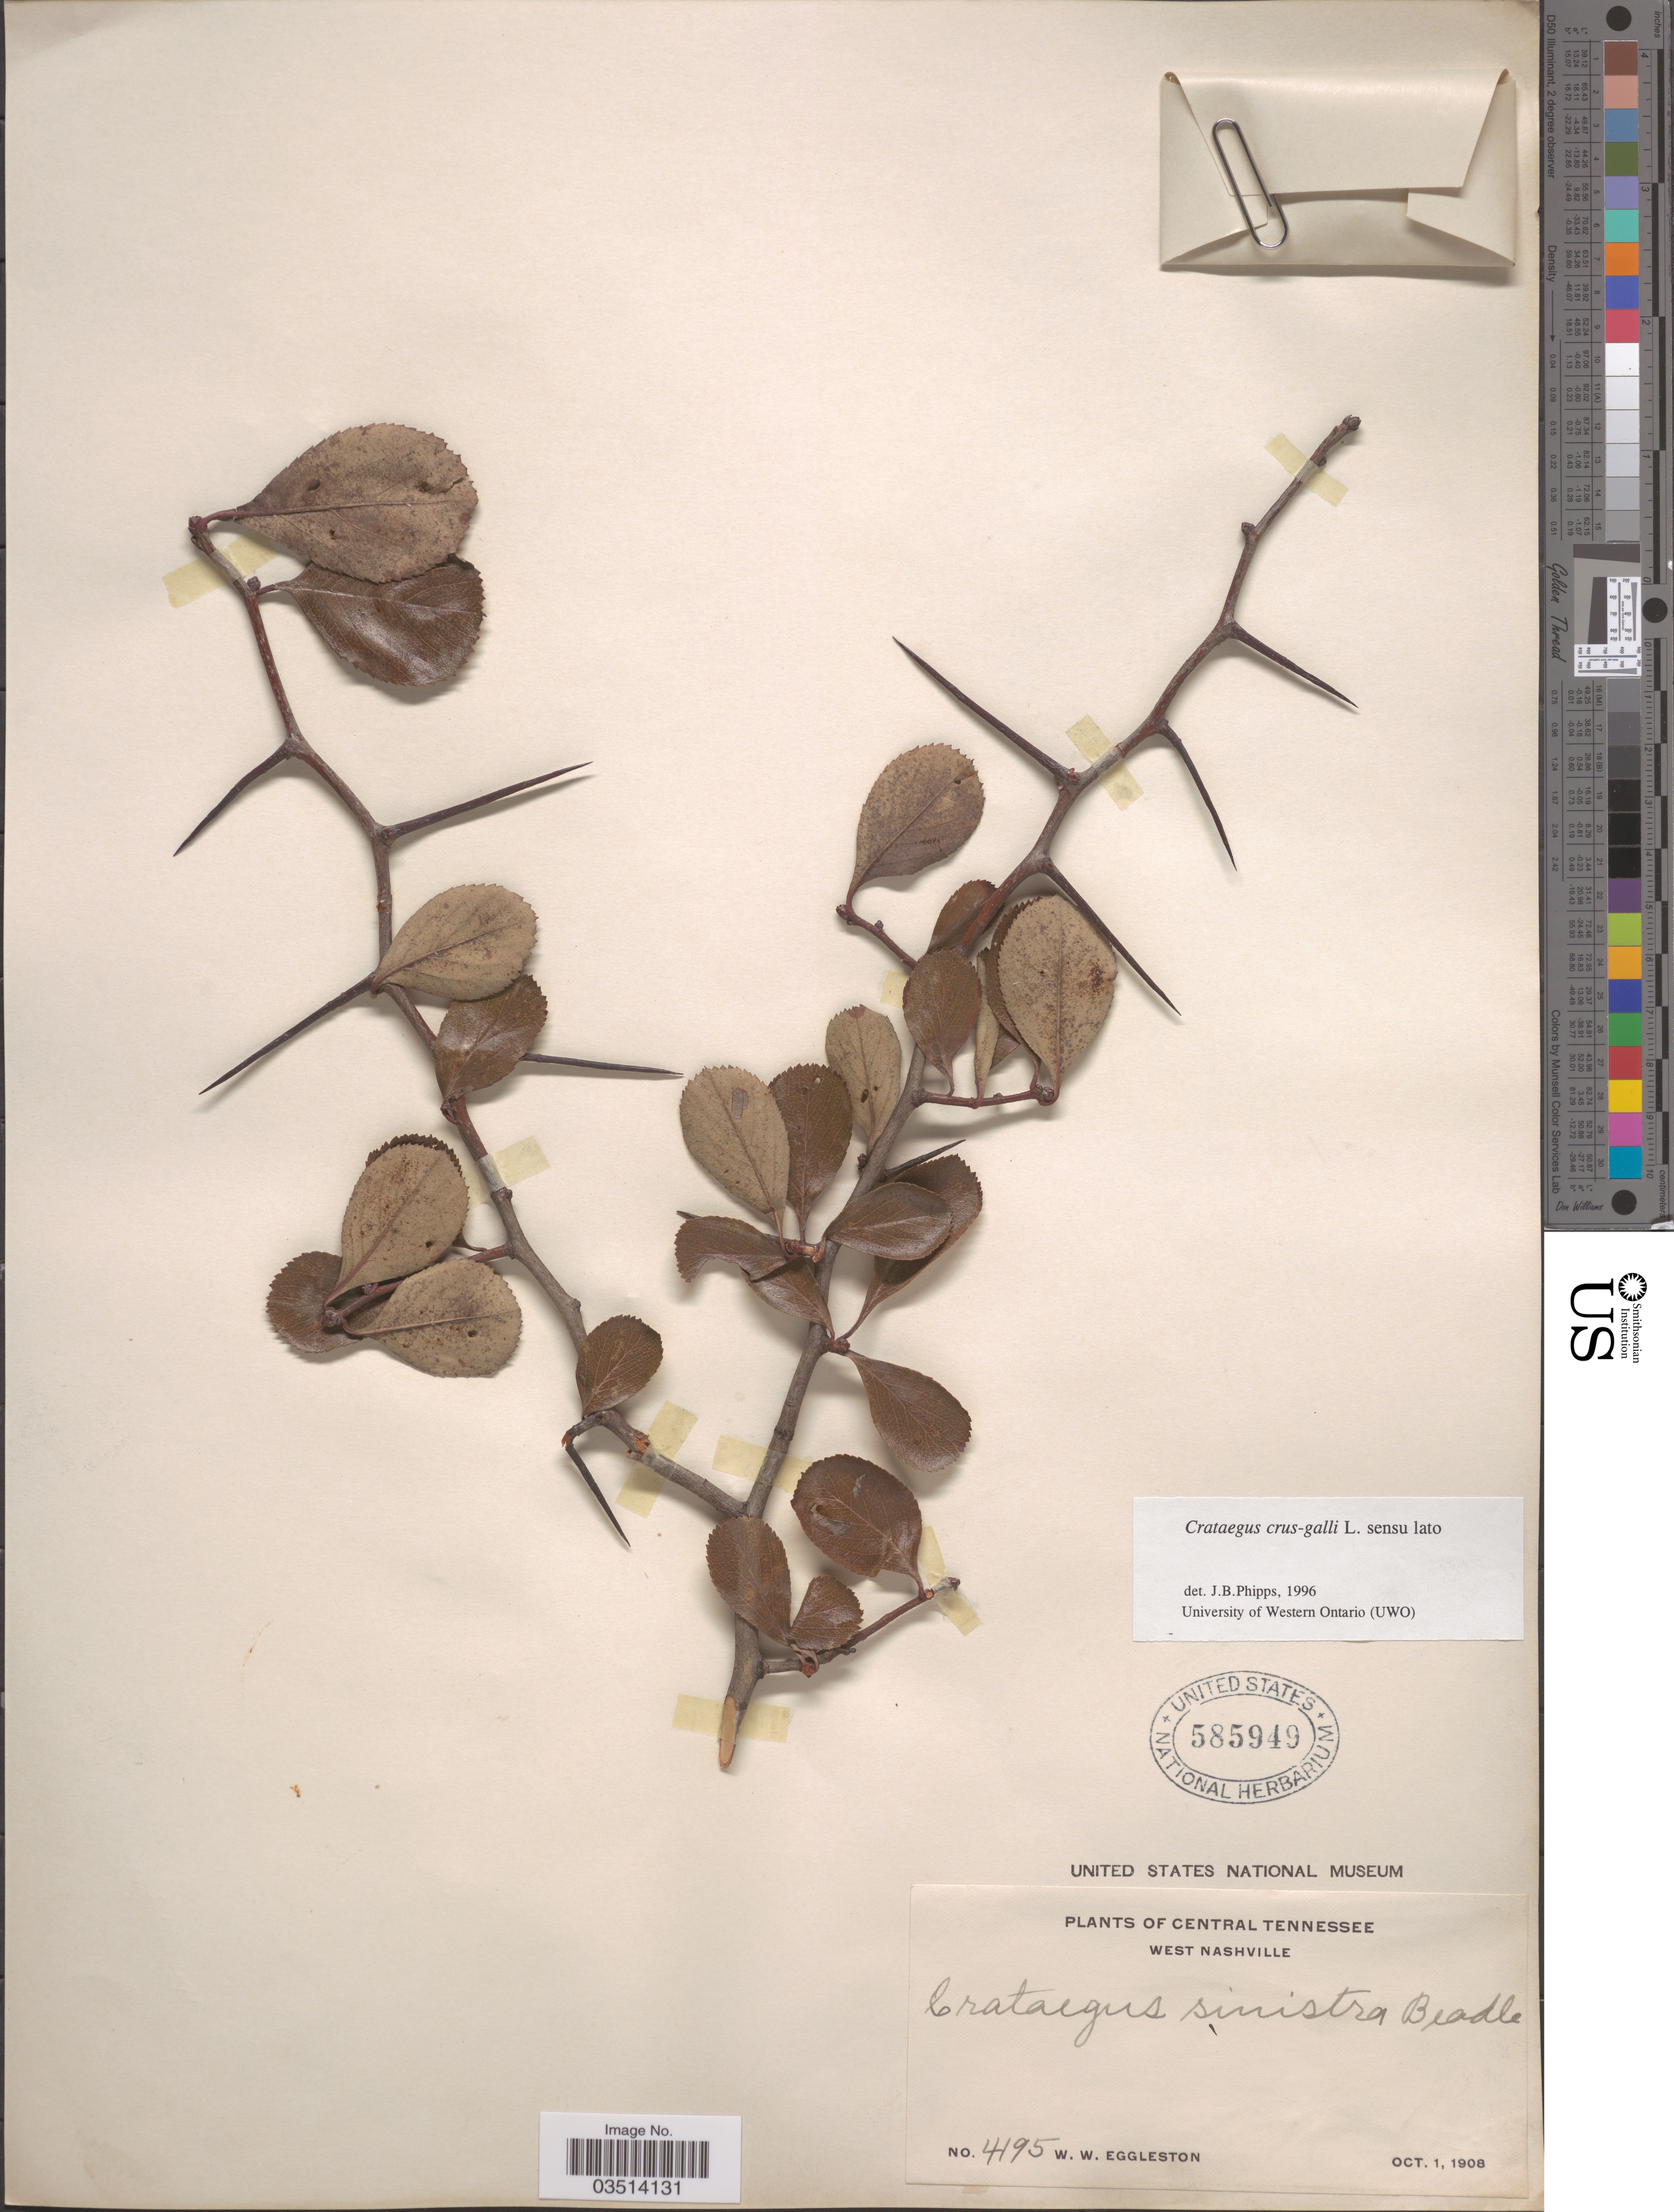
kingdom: Plantae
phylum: Tracheophyta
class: Magnoliopsida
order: Rosales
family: Rosaceae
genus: Crataegus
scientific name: Crataegus crus-galli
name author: L.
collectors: W. W. Eggleston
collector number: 4195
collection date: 1908-10-01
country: United States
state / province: Tennessee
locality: Central Tennessee. West Nashville.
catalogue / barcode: US 585949